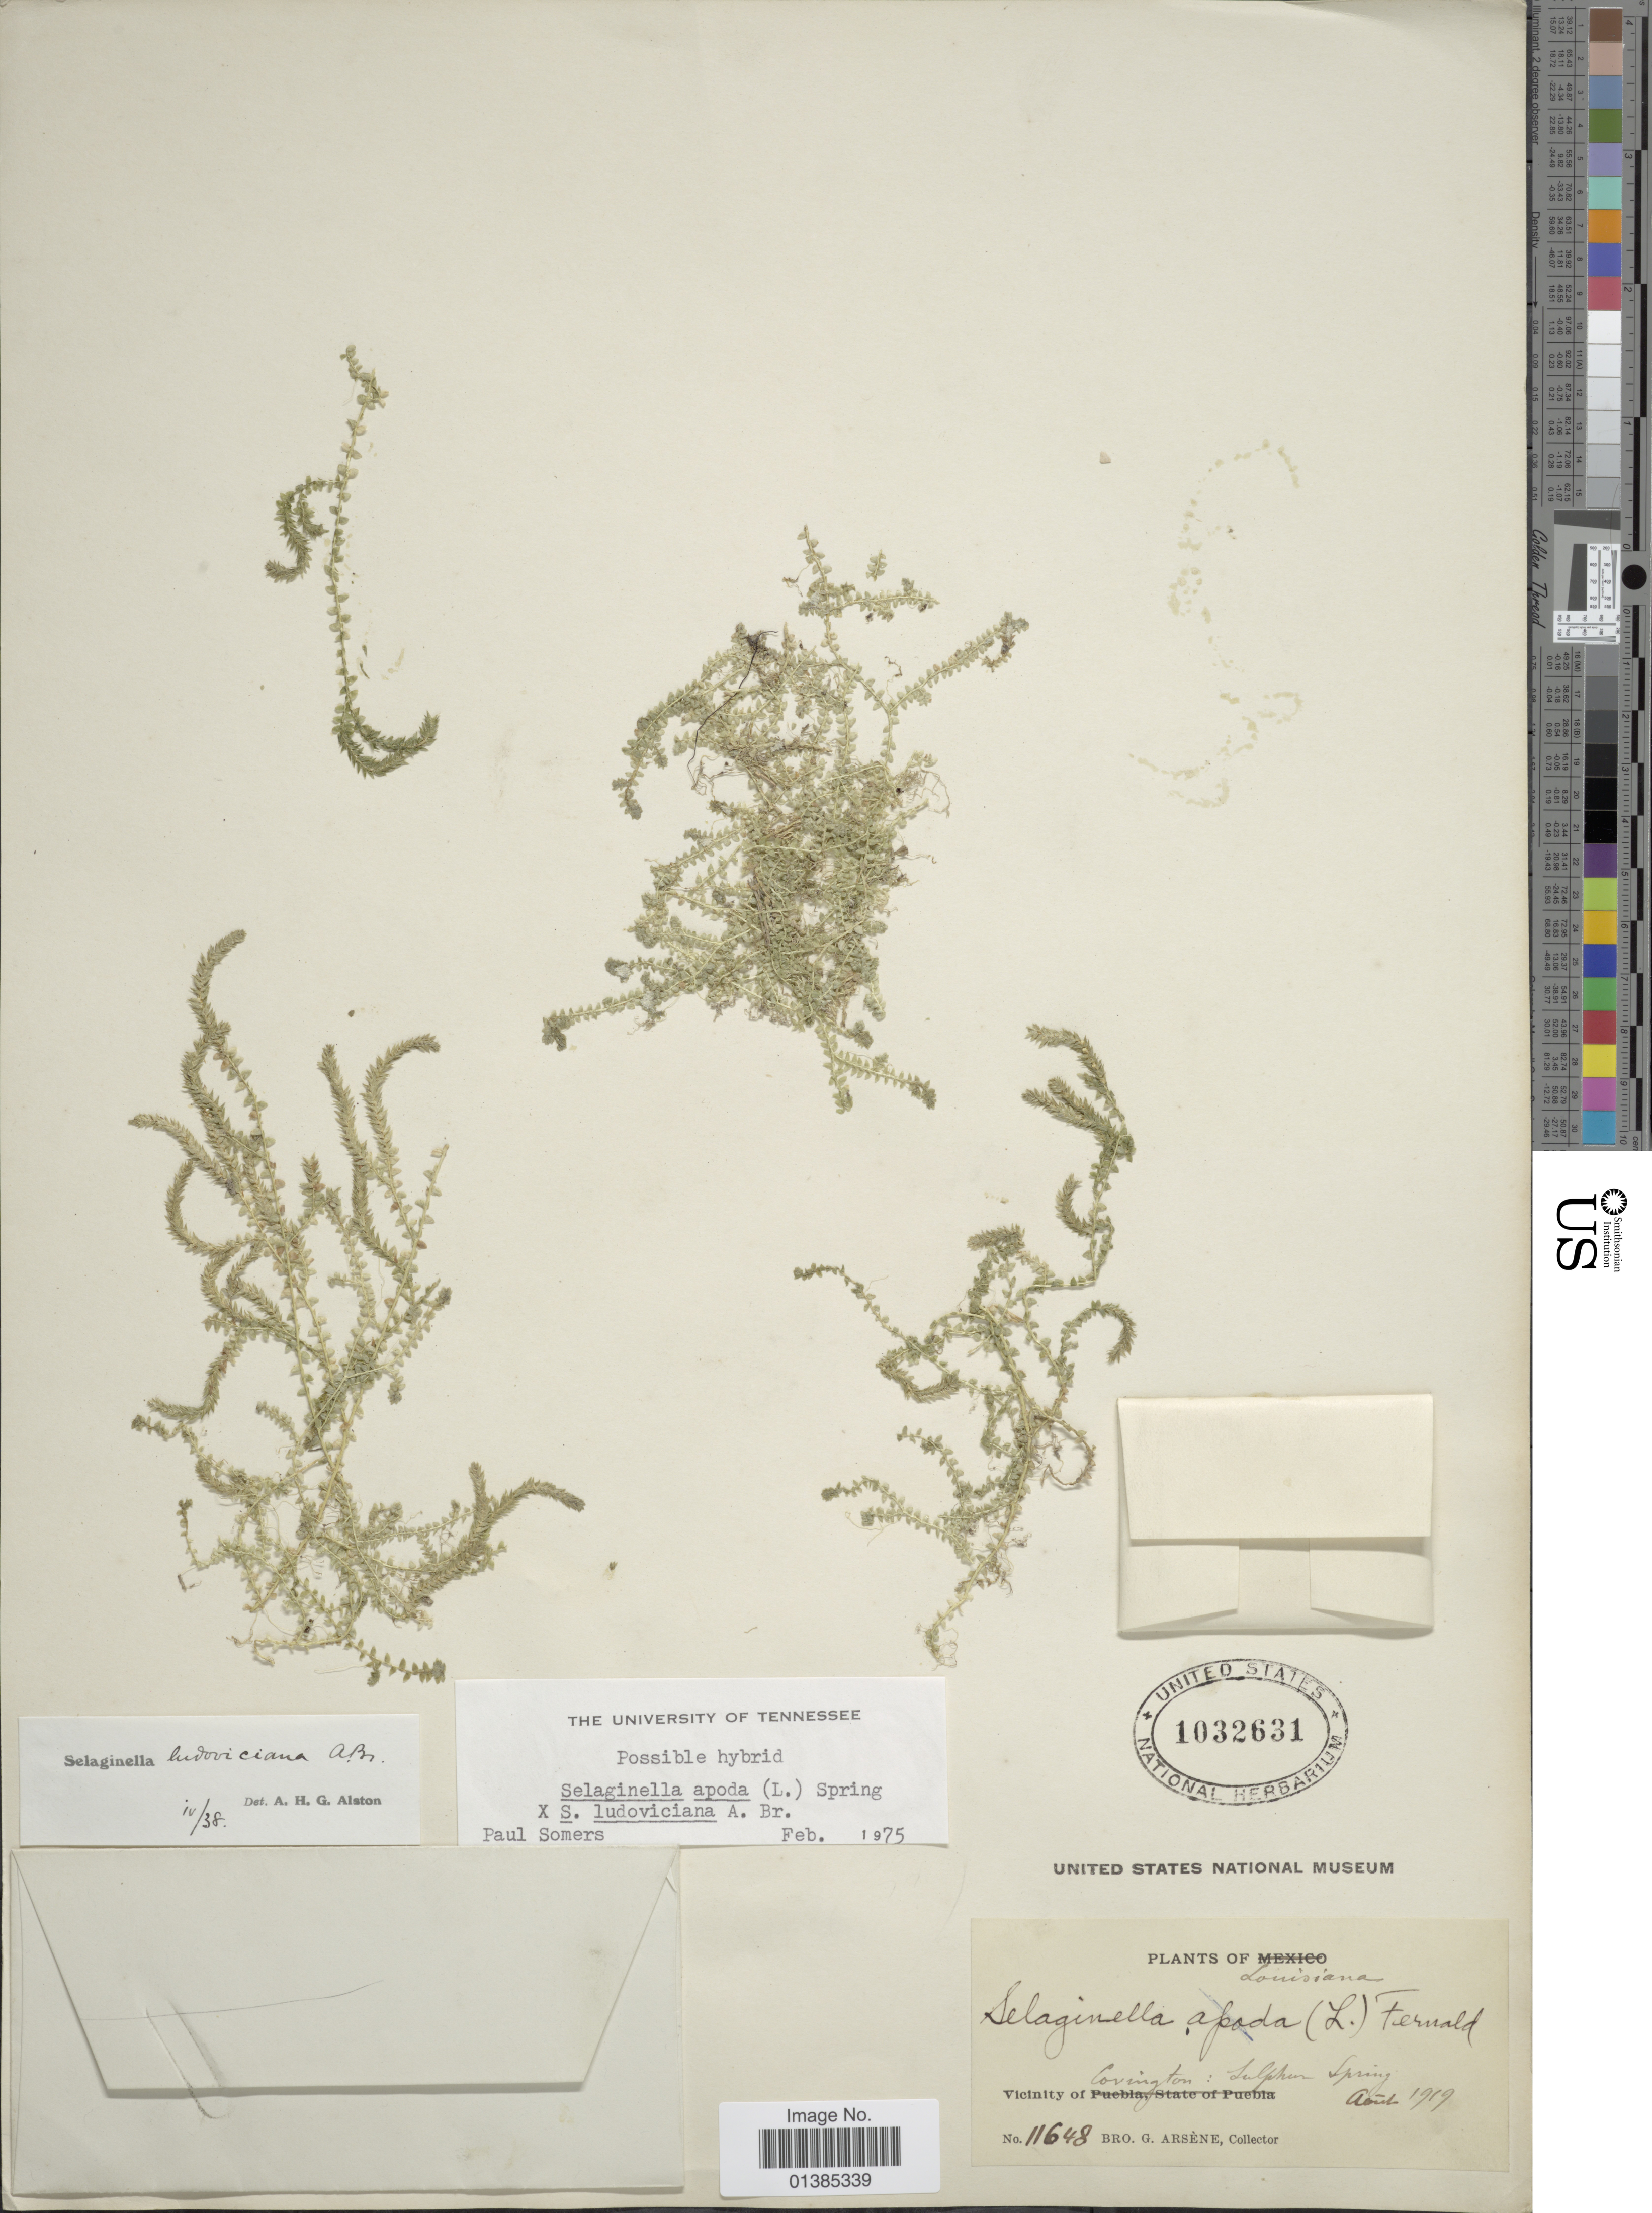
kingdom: Plantae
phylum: Tracheophyta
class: Lycopodiopsida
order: Selaginellales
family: Selaginellaceae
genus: Selaginella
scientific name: Selaginella apus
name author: Spring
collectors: Bro. G. Arsène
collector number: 11648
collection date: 1919-08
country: United States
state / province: Louisiana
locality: Vicinity of Covington: Sulphur Spring.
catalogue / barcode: US 1032631